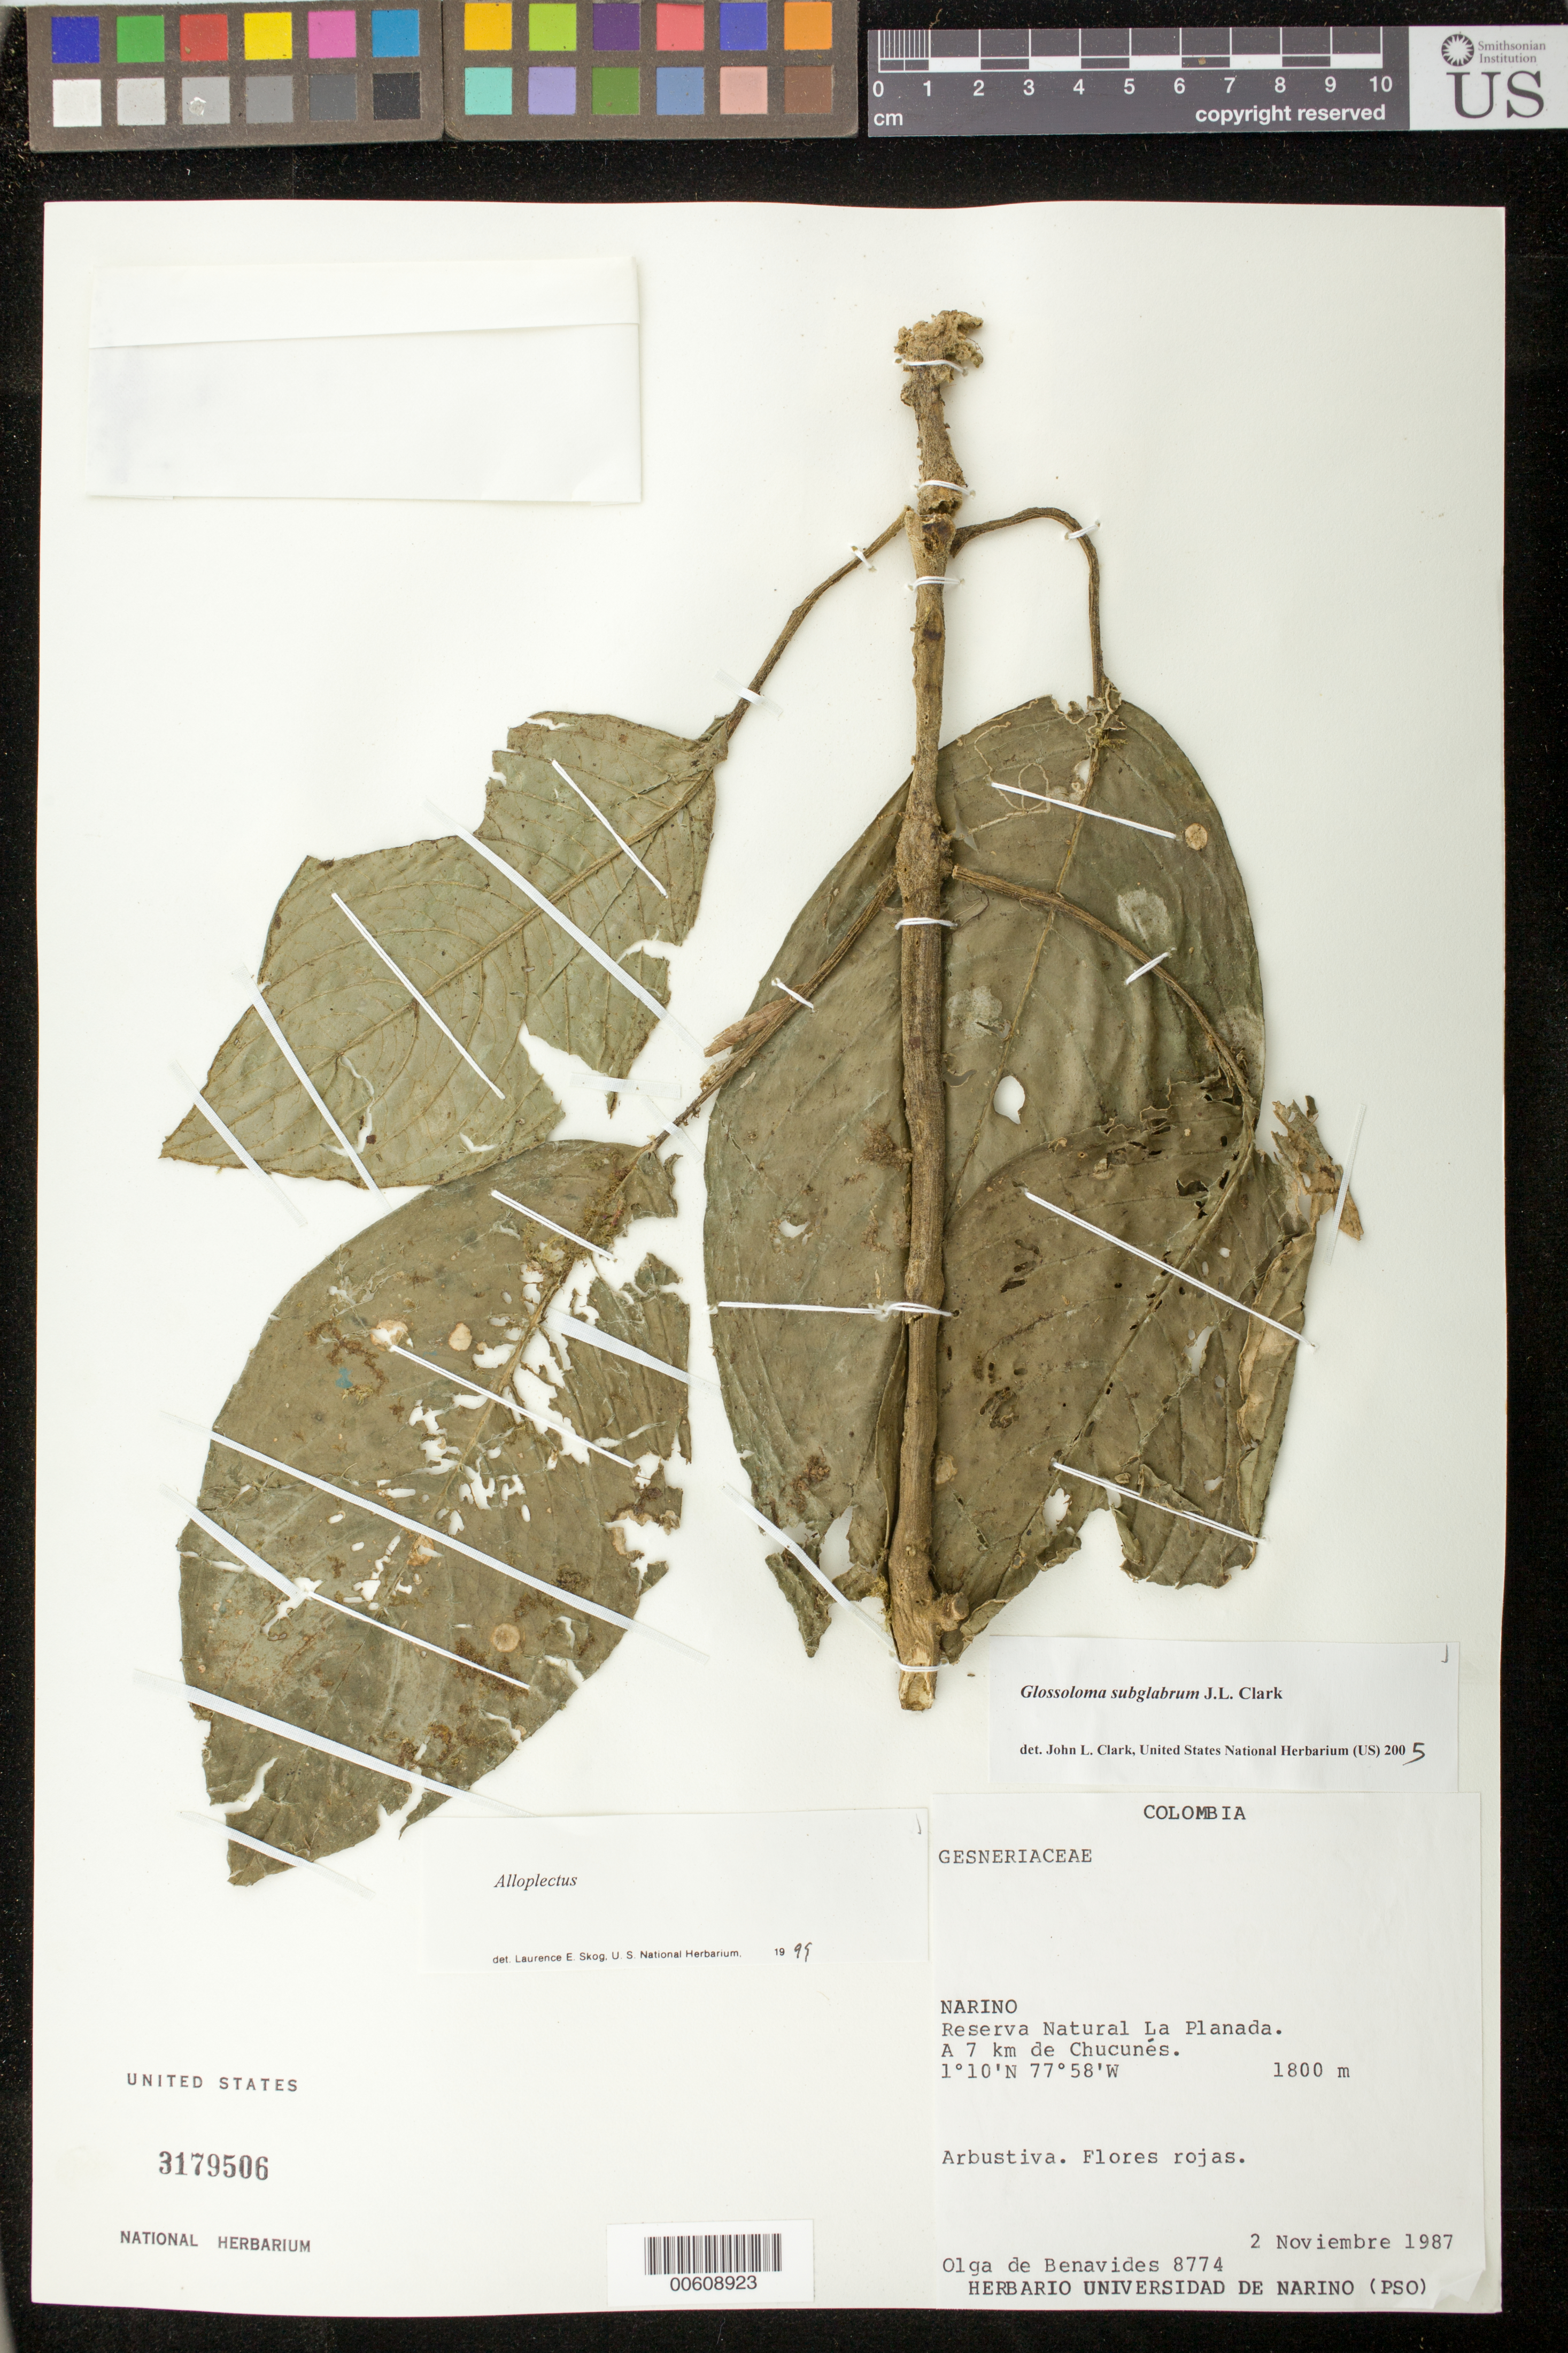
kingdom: Plantae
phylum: Tracheophyta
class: Magnoliopsida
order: Lamiales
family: Gesneriaceae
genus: Glossoloma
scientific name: Glossoloma subglabrum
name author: J.L. Clark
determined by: Clark, J. L., (SEL), The Marie Selby Botanical Garden (UNITED STATES)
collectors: Olga S. de Benavides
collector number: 8774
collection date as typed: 02 Nov 1987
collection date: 1987-11-02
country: Colombia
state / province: Nariño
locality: Reserva Natural La Planada, a 7 km de Chucunés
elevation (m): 1800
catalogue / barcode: US 3179506